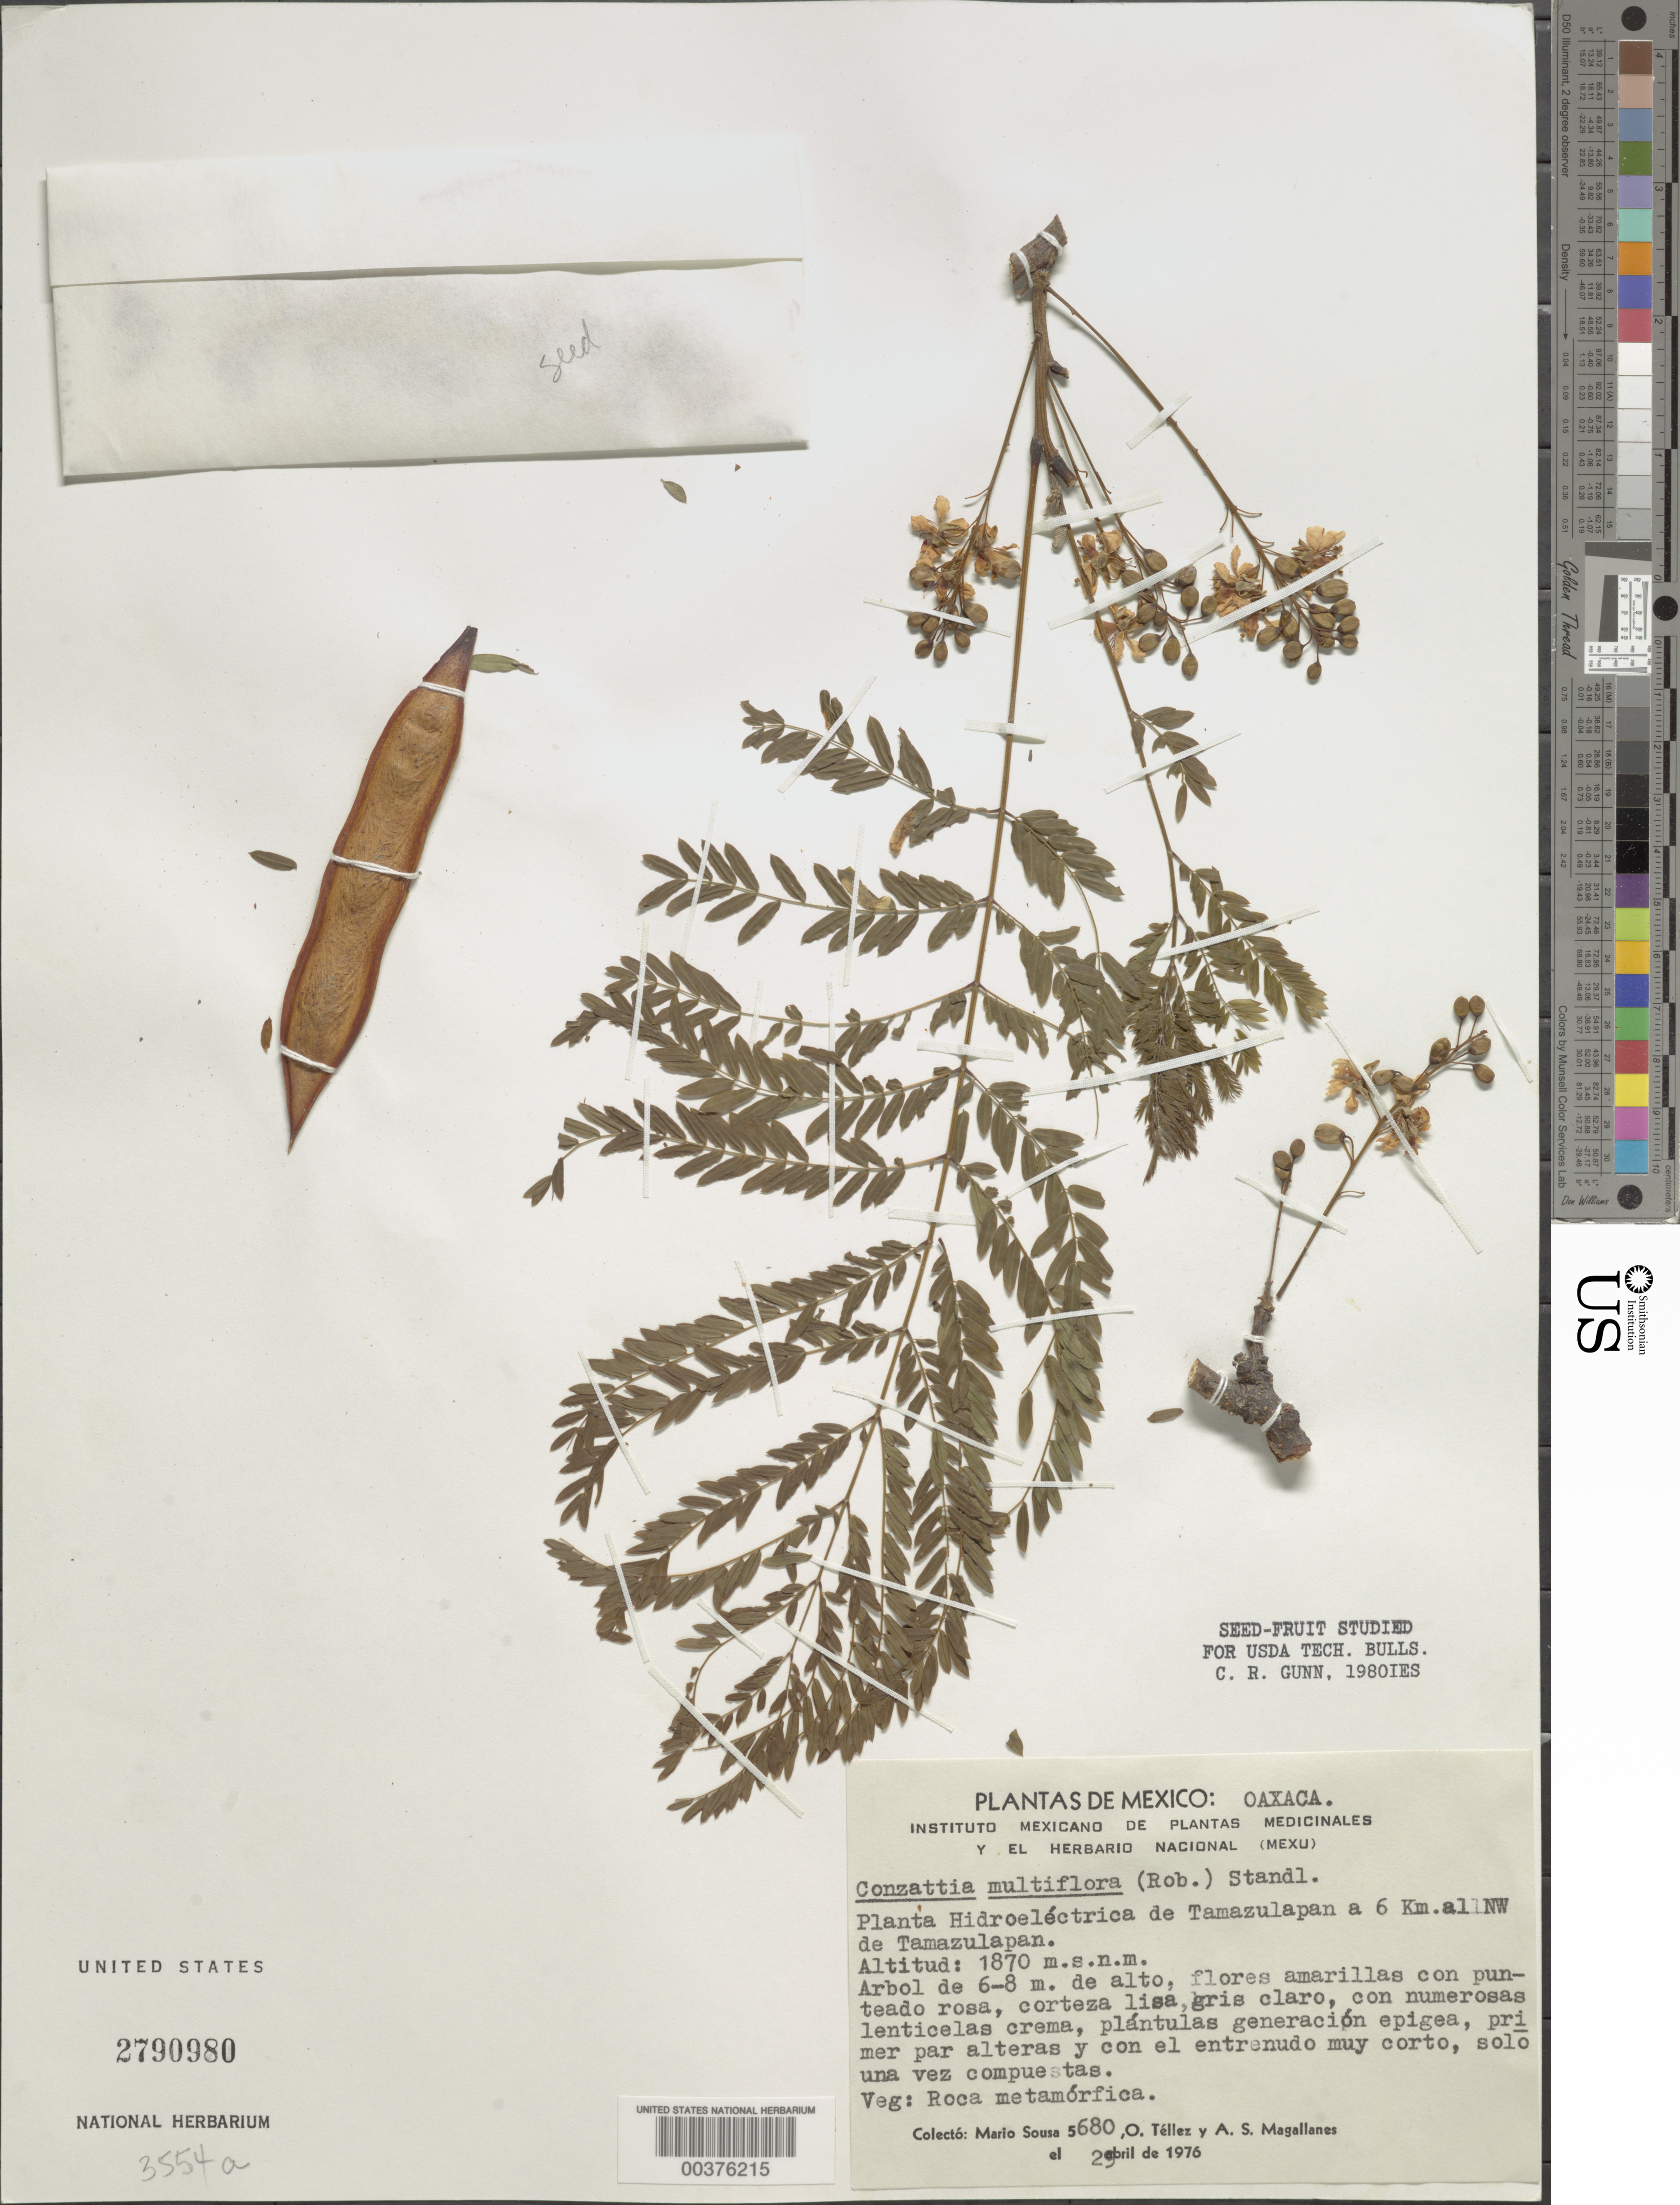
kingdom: Plantae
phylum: Tracheophyta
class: Magnoliopsida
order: Fabales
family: Fabaceae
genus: Conzattia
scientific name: Conzattia multiflora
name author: (B.L. Rob.) Standl.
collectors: M. Sousa S., O. Téllez V. & A. Magallanes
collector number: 5680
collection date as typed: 29 Apr 1976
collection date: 1976-04-29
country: Mexico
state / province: Oaxaca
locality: Planta hidroelectra de Tamazulapan a 6 km al NW of Tamazulapan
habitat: Roca metamorfica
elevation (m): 1870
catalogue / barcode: US 2790980